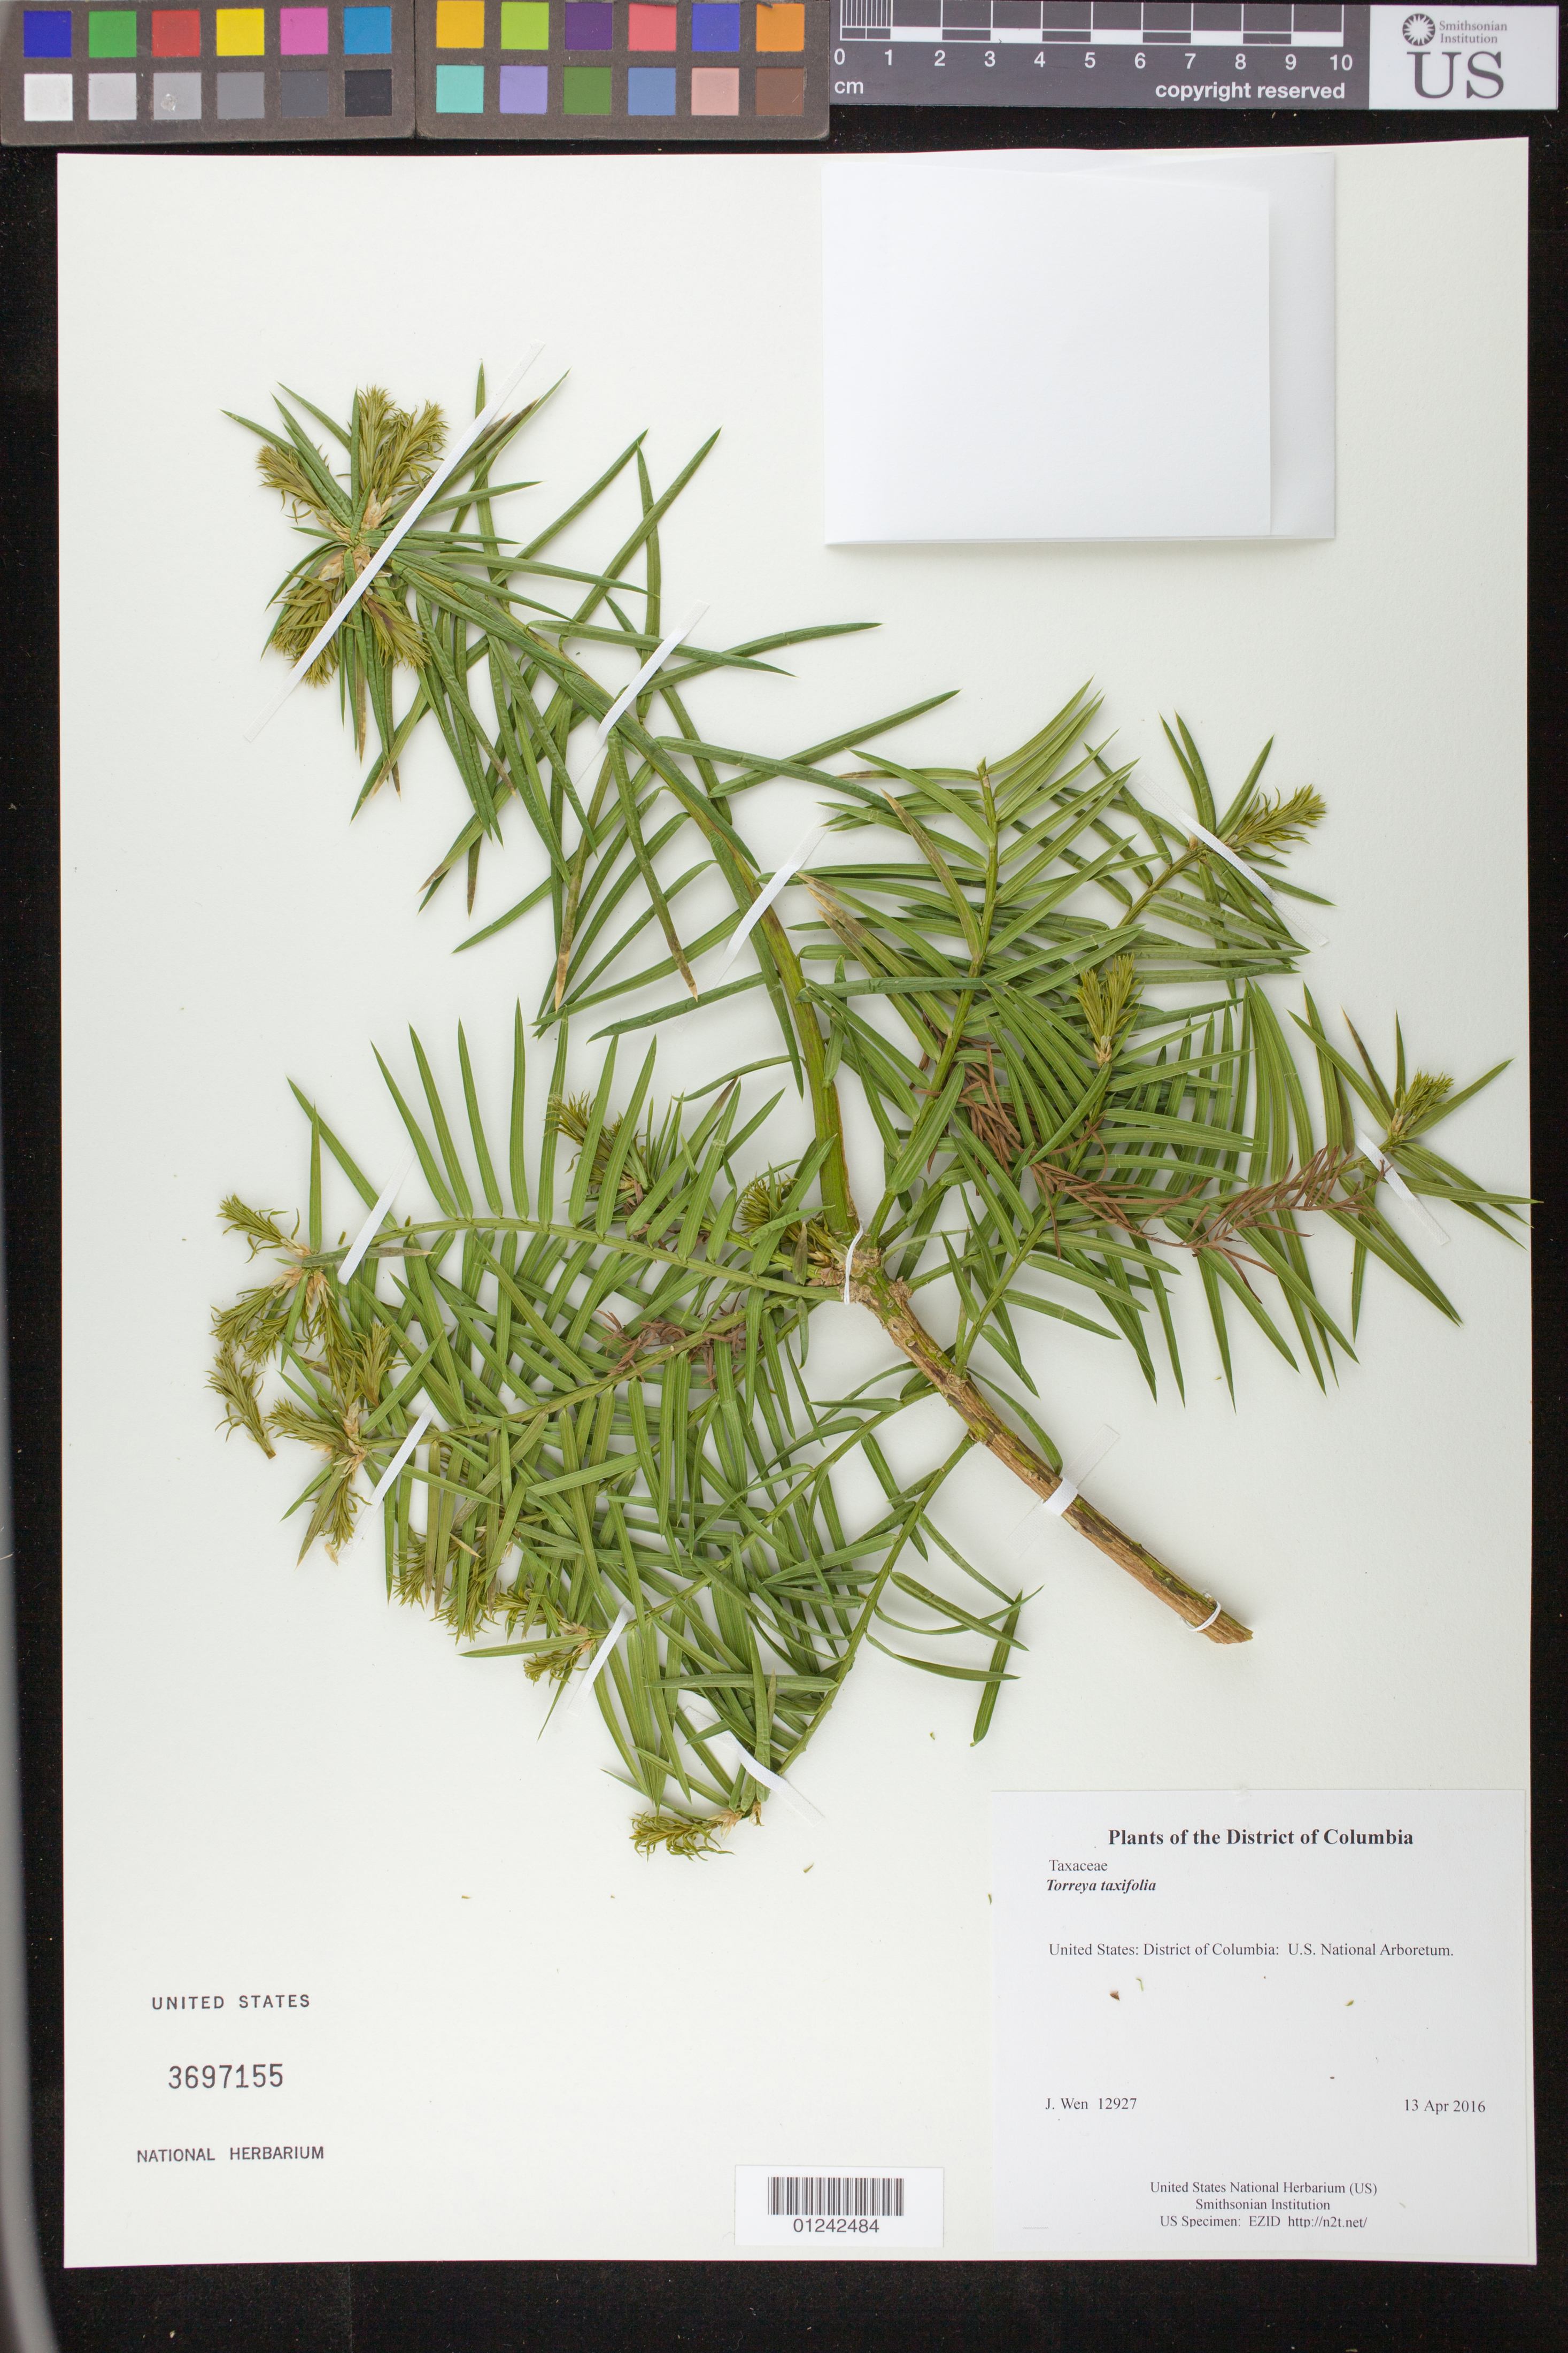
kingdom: Plantae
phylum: Tracheophyta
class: Pinopsida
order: Pinales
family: Taxaceae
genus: Torreya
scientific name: Torreya taxifolia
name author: Arn.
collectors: J. Wen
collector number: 12927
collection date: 2016-04-13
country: United States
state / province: District of Columbia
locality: U.S. National Arboretum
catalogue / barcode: US 3697155